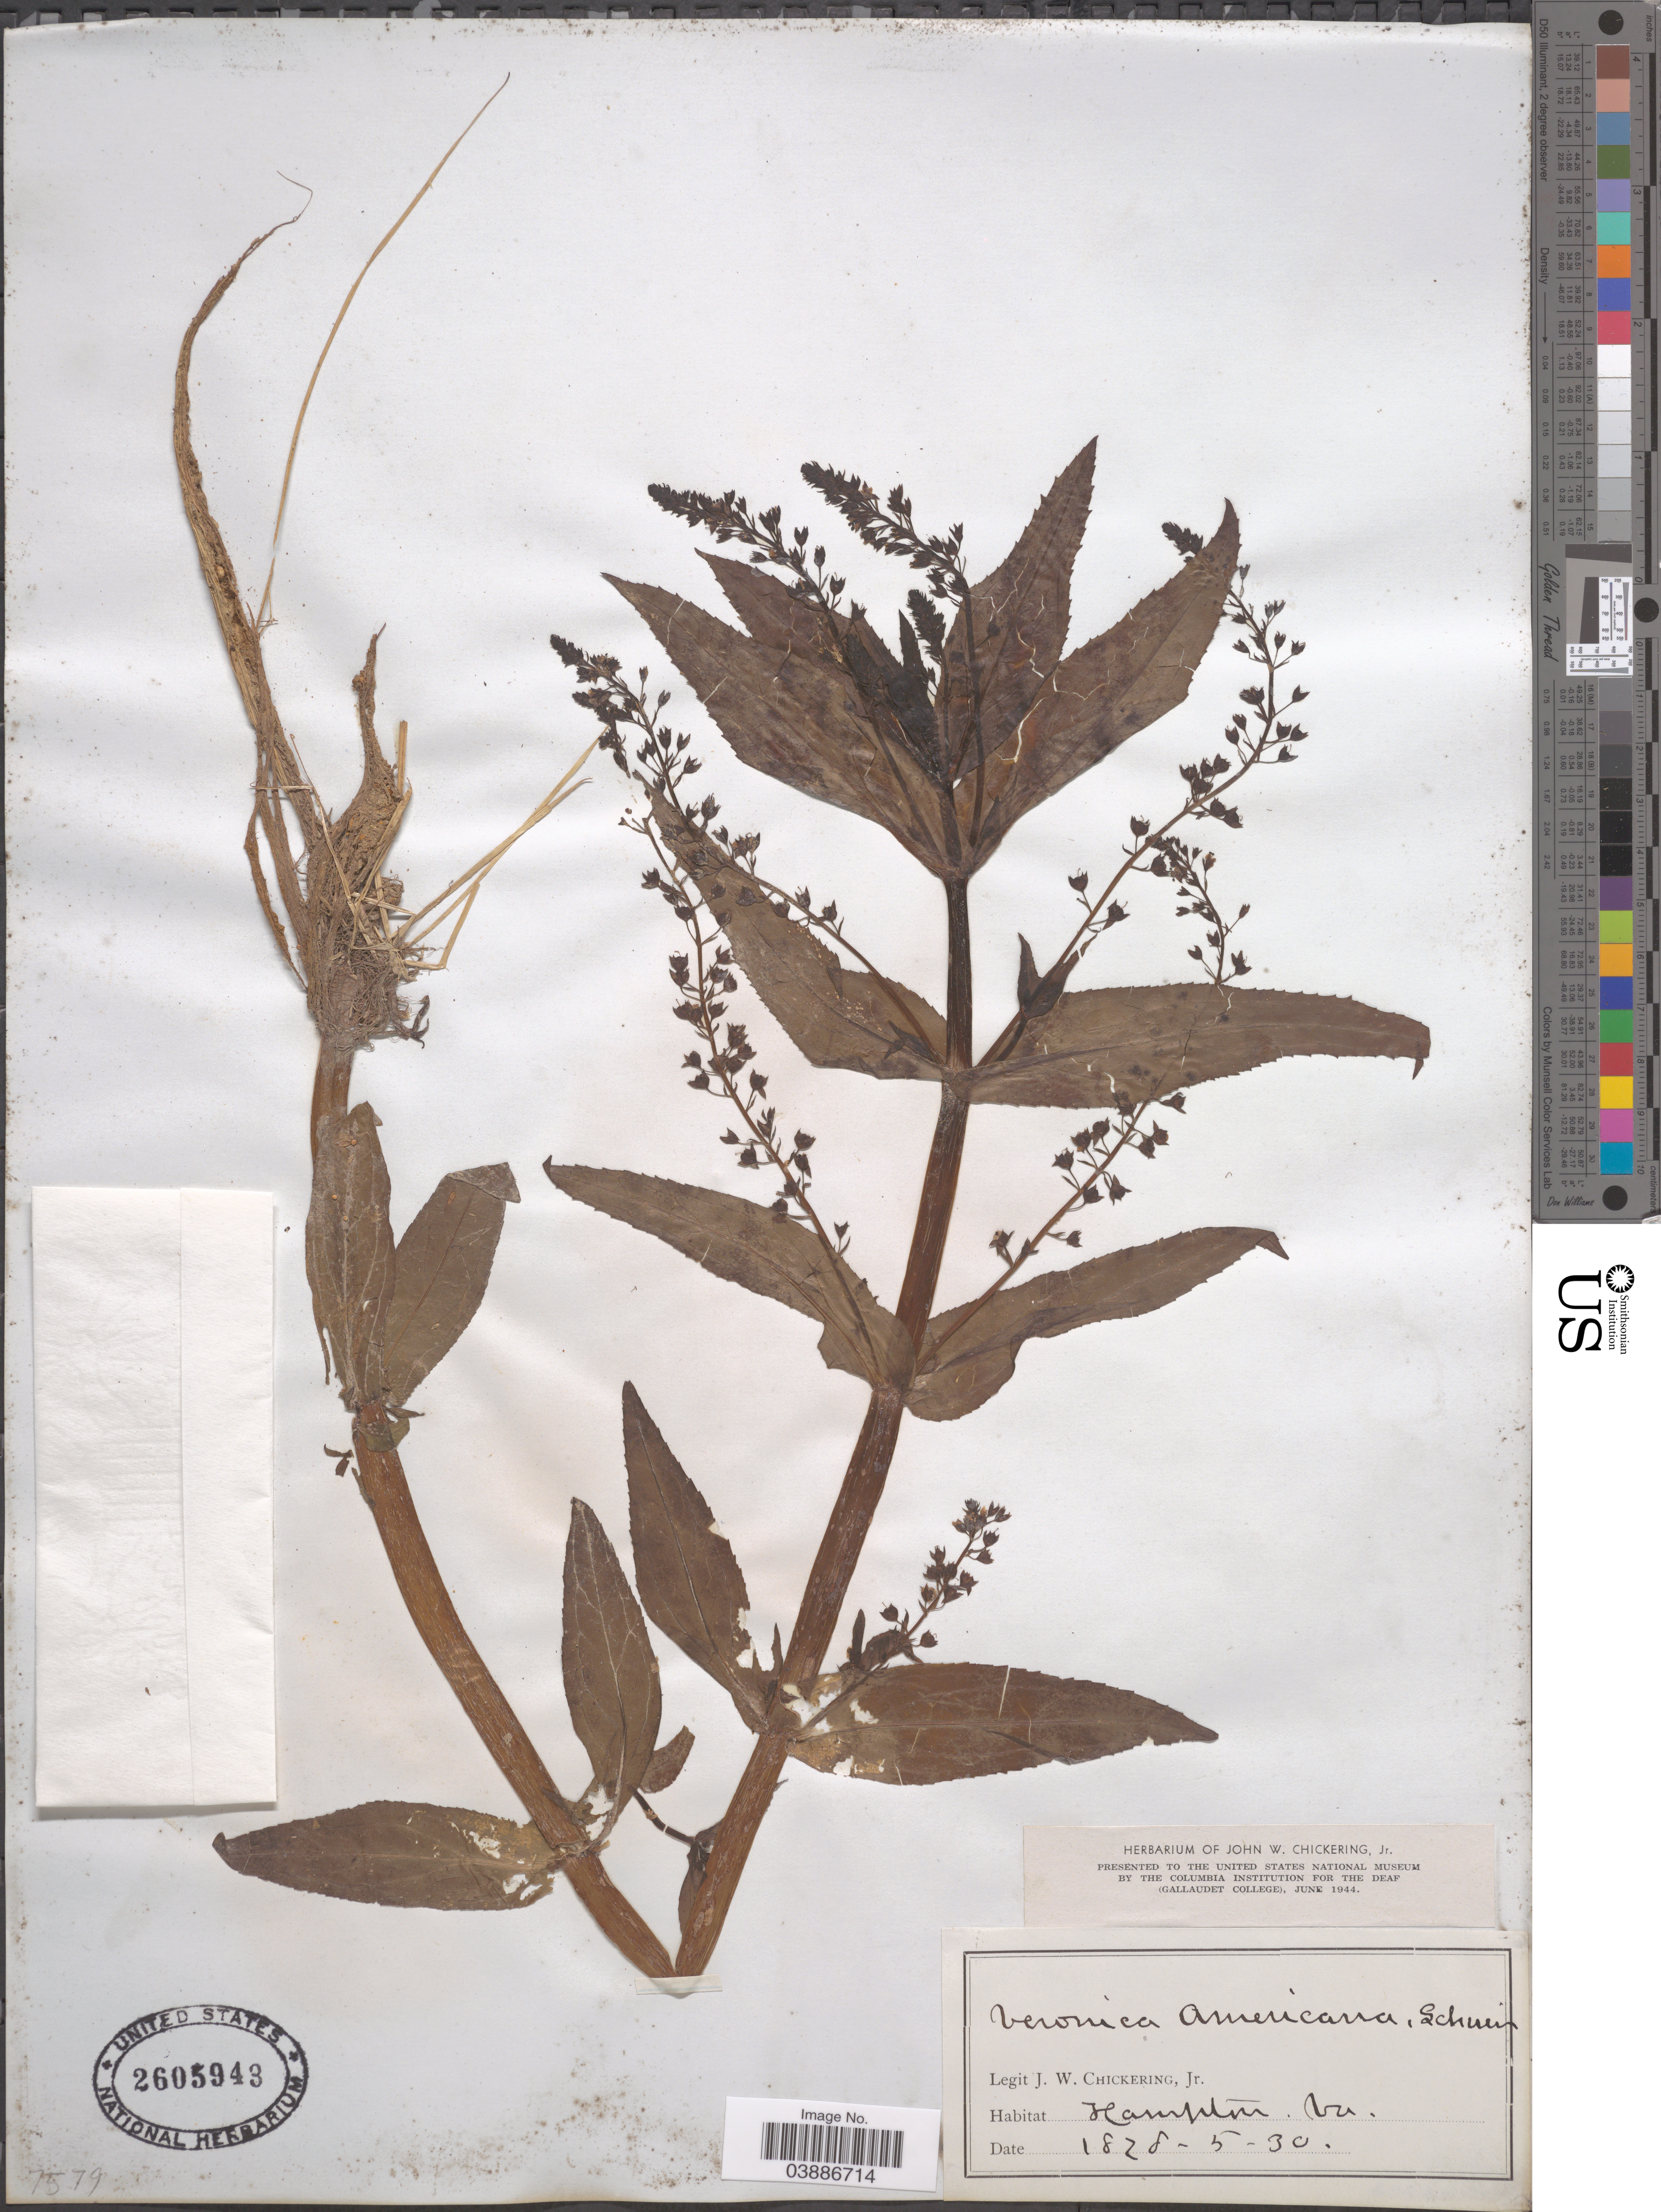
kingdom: Plantae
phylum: Tracheophyta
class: Magnoliopsida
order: Lamiales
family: Plantaginaceae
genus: Veronica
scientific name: Veronica americana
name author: Schwein. ex Benth.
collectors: J. Chickering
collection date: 1828-05-30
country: United States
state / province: Virginia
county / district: City of Hampton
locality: Hampton.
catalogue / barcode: US 2605943